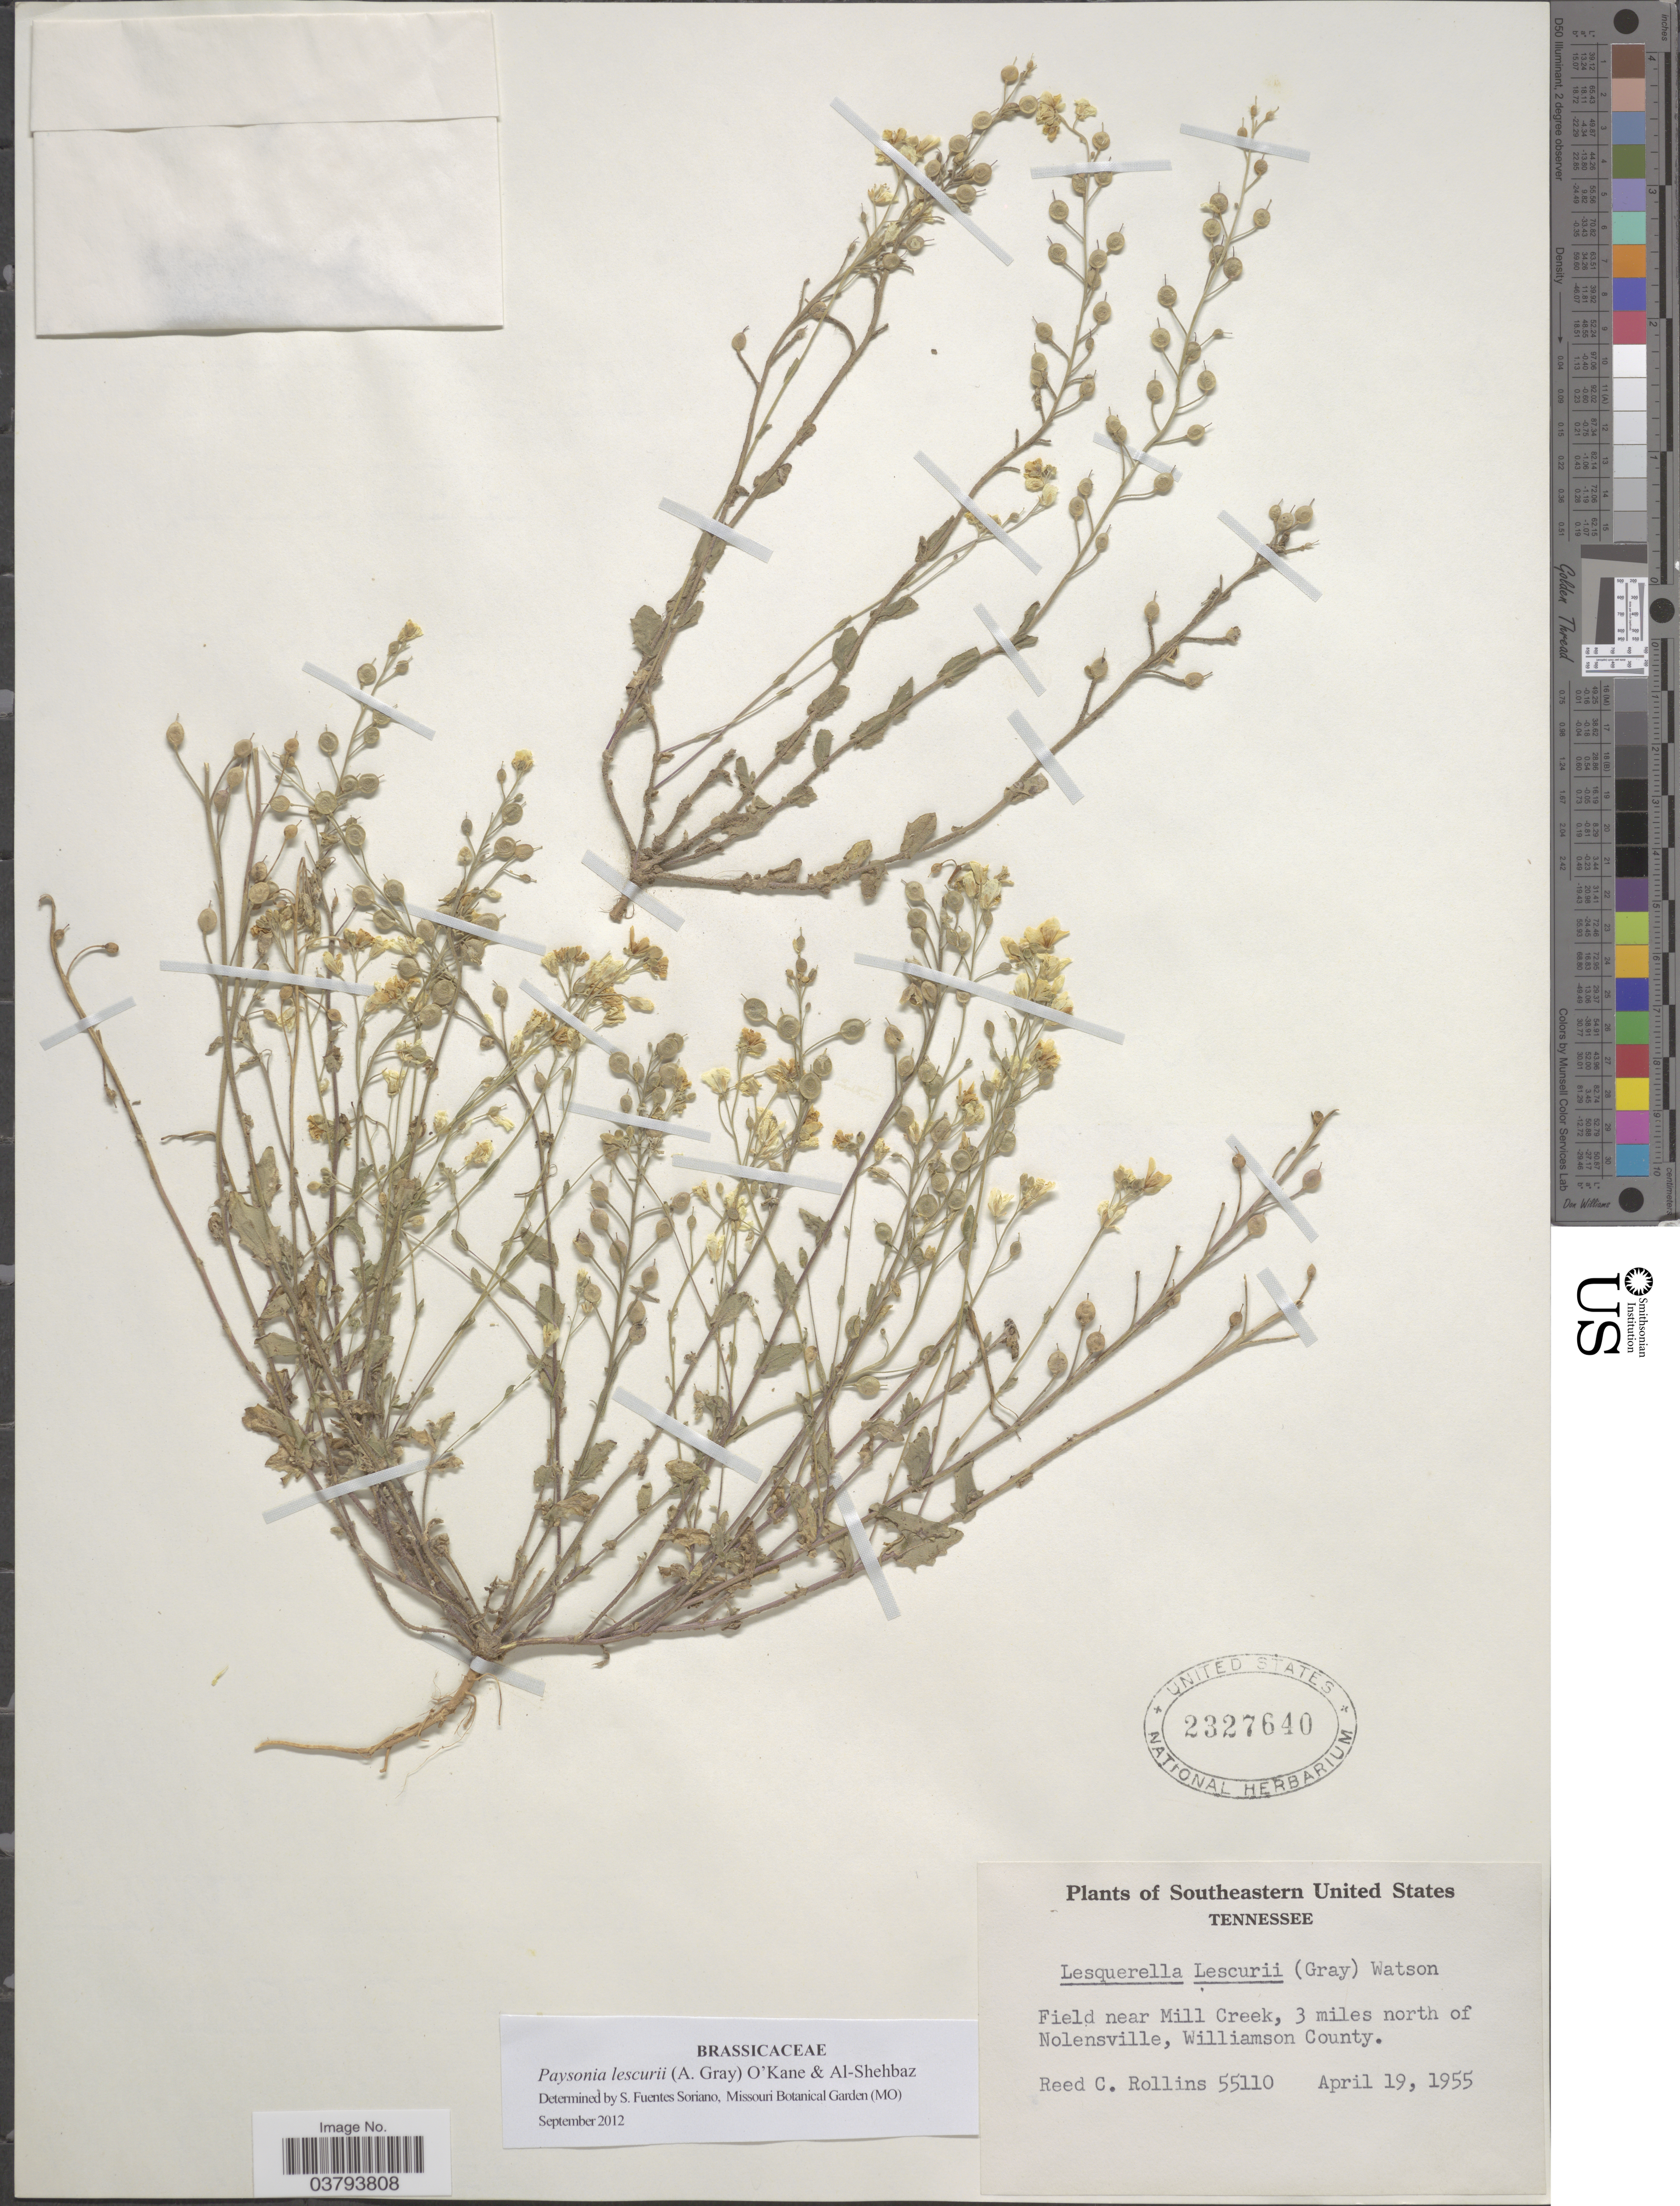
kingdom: Plantae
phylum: Tracheophyta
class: Magnoliopsida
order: Brassicales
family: Brassicaceae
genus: Lesquerella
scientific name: Lesquerella lescurii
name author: (A. Gray) S. Watson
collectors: R. C. Rollins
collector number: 55110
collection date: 1955-04-19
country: United States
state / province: Tennessee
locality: Southeastern United States; Field near Mill Creek, 3 miles north of Nolensville, Williamson County.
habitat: field near creek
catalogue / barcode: US 2327640